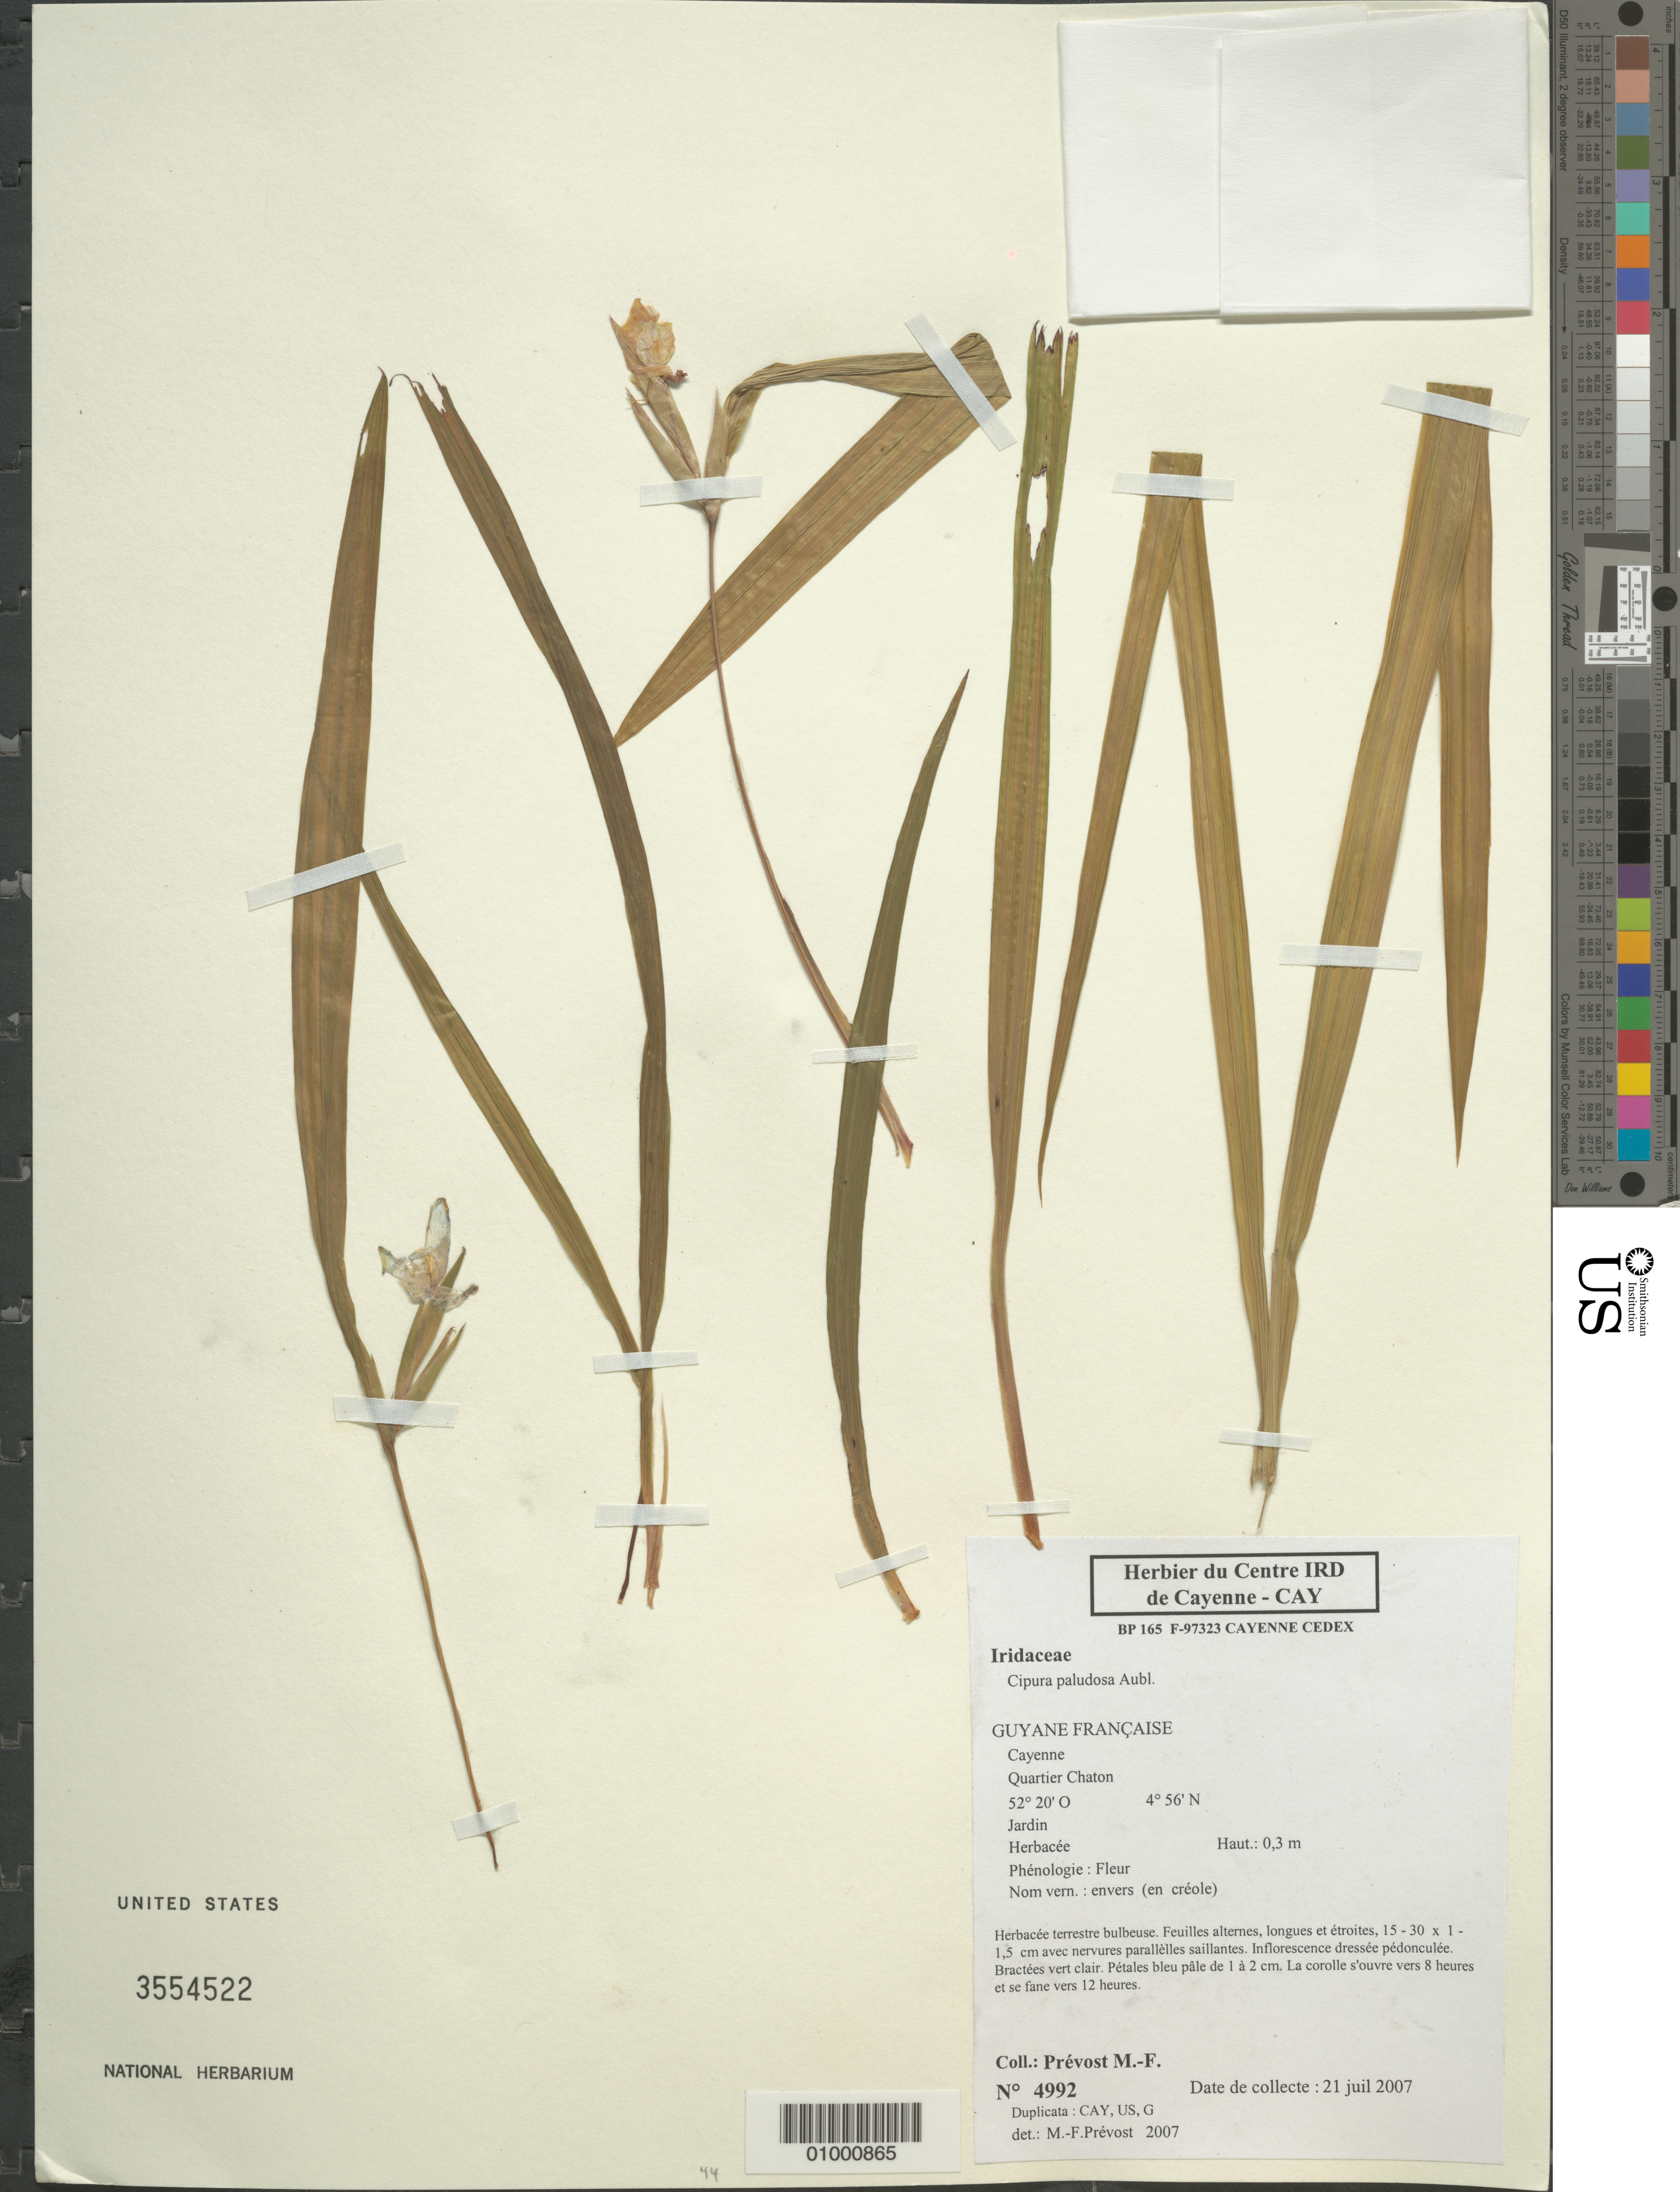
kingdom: Plantae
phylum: Tracheophyta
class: Liliopsida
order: Asparagales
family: Iridaceae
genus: Cipura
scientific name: Cipura paludosa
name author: Aubl.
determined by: Prévost, M.-F.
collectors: M.-F. Prévost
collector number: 4992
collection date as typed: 21-Jul-07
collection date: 2007-07-21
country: French Guiana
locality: Cayenne, Quartier Chaton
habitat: Jardin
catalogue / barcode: US 3554552